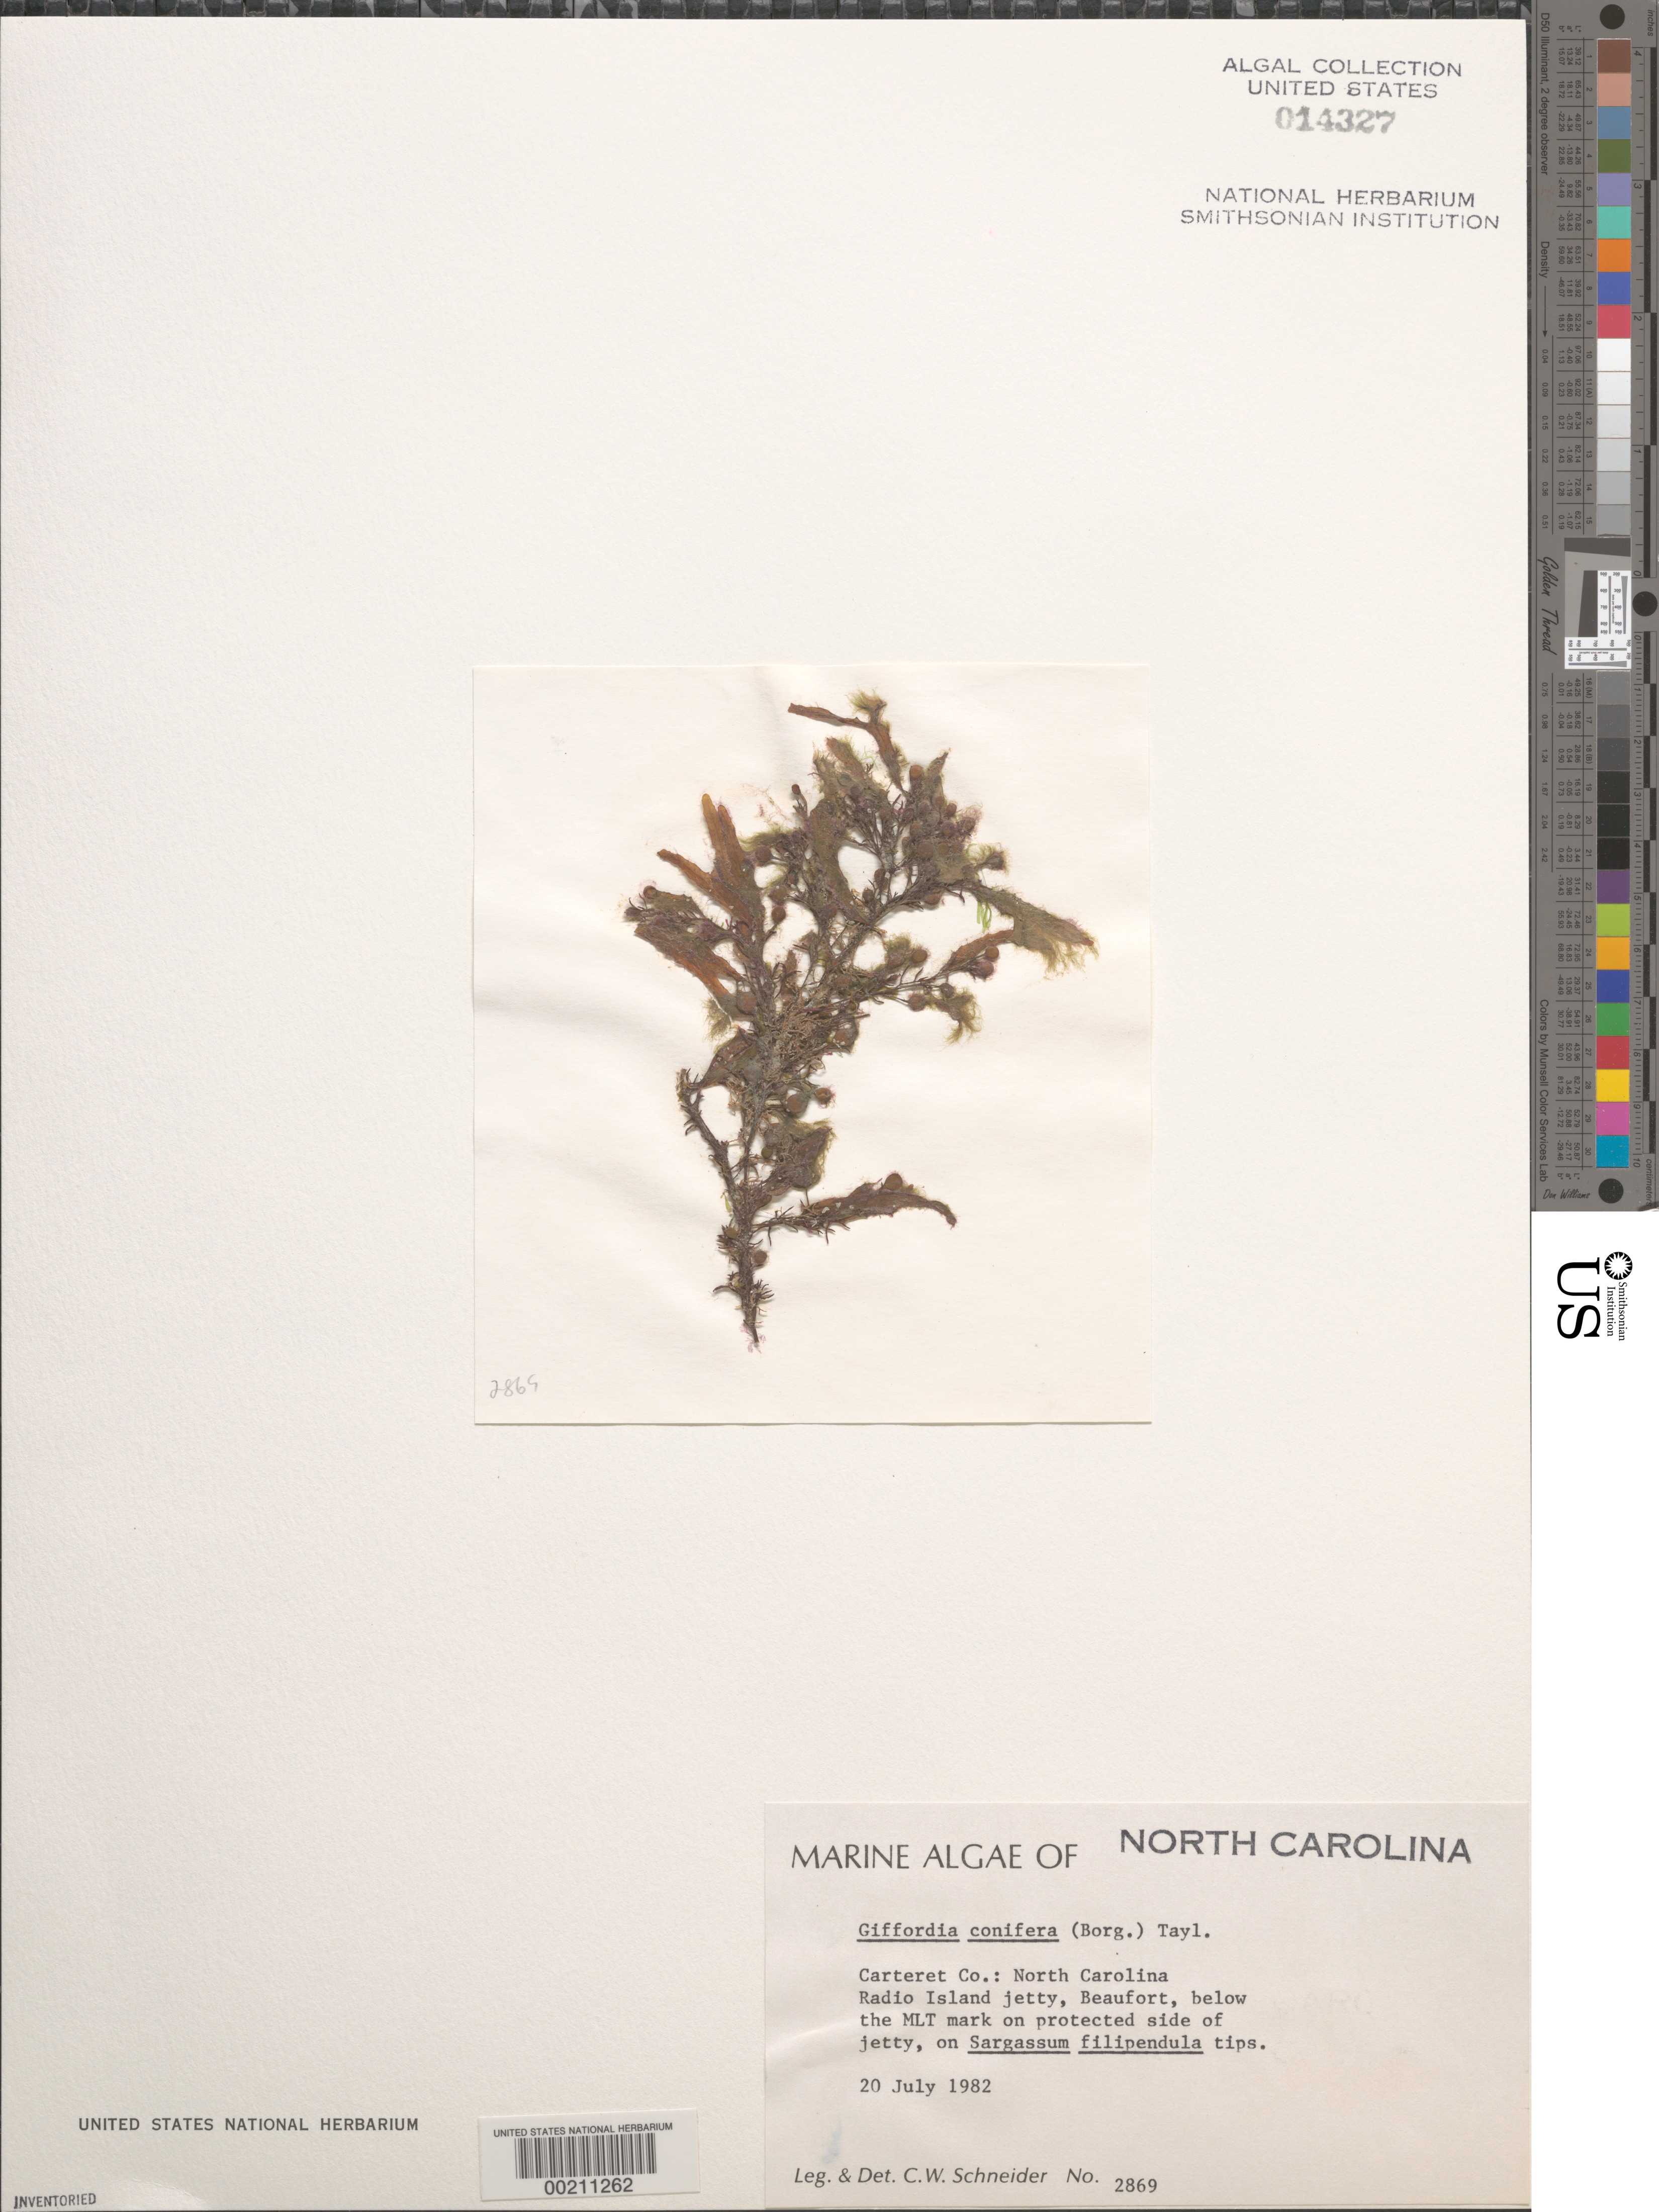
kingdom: Chromista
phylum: Ochrophyta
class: Phaeophyceae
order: Ectocarpales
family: Acinetosporaceae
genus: Hincksia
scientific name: Hincksia conifera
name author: (Børgesen) I.A. Abbott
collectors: C. W. Schneider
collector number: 2869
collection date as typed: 20 Jul 1982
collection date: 1982-07-20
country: United States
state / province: North Carolina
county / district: Carteret County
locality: Beaufort, Radio Island jetty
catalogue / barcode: US 14327